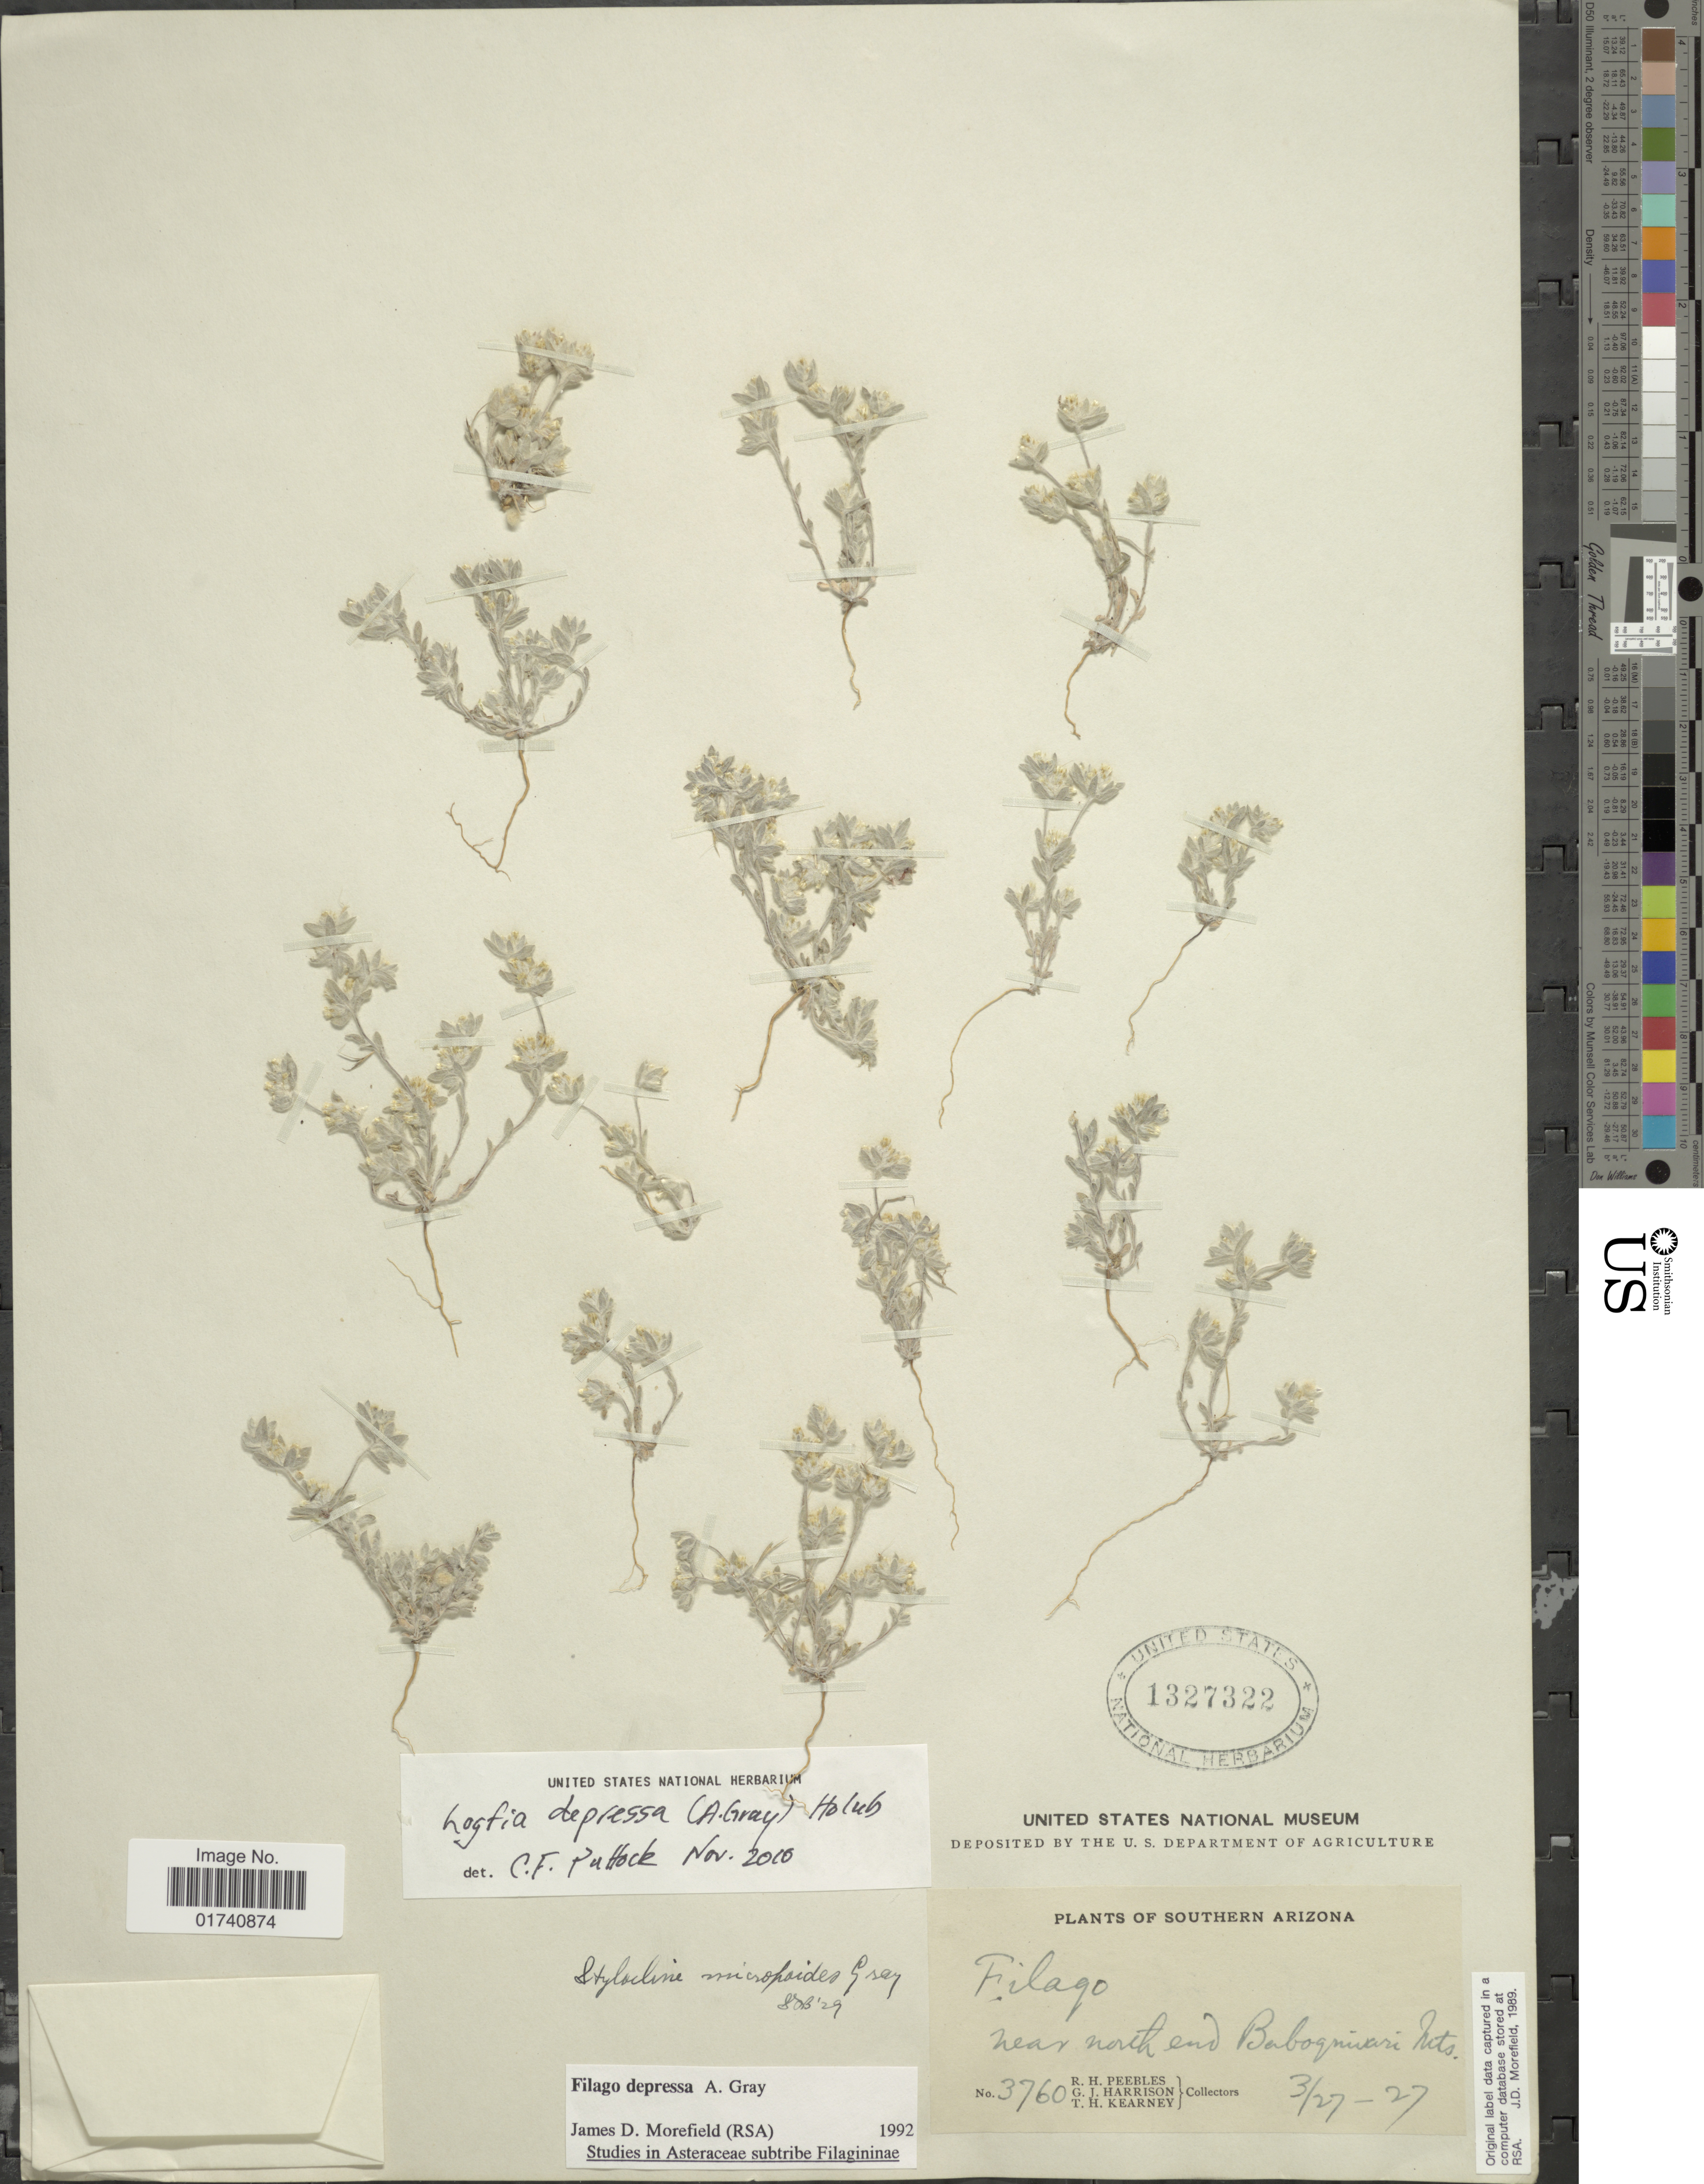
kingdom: Plantae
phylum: Tracheophyta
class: Magnoliopsida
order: Asterales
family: Asteraceae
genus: Logfia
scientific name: Logfia depressa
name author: (A. Gray) Holub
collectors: R. H. Peebles, G. J. Harrison & T. H. Kearney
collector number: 3760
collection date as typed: Transcribed d/m/y: 27/3/27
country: United States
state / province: Arizona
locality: Southern Arizona. Near north end Baboquivari Mts.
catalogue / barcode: US 1327322